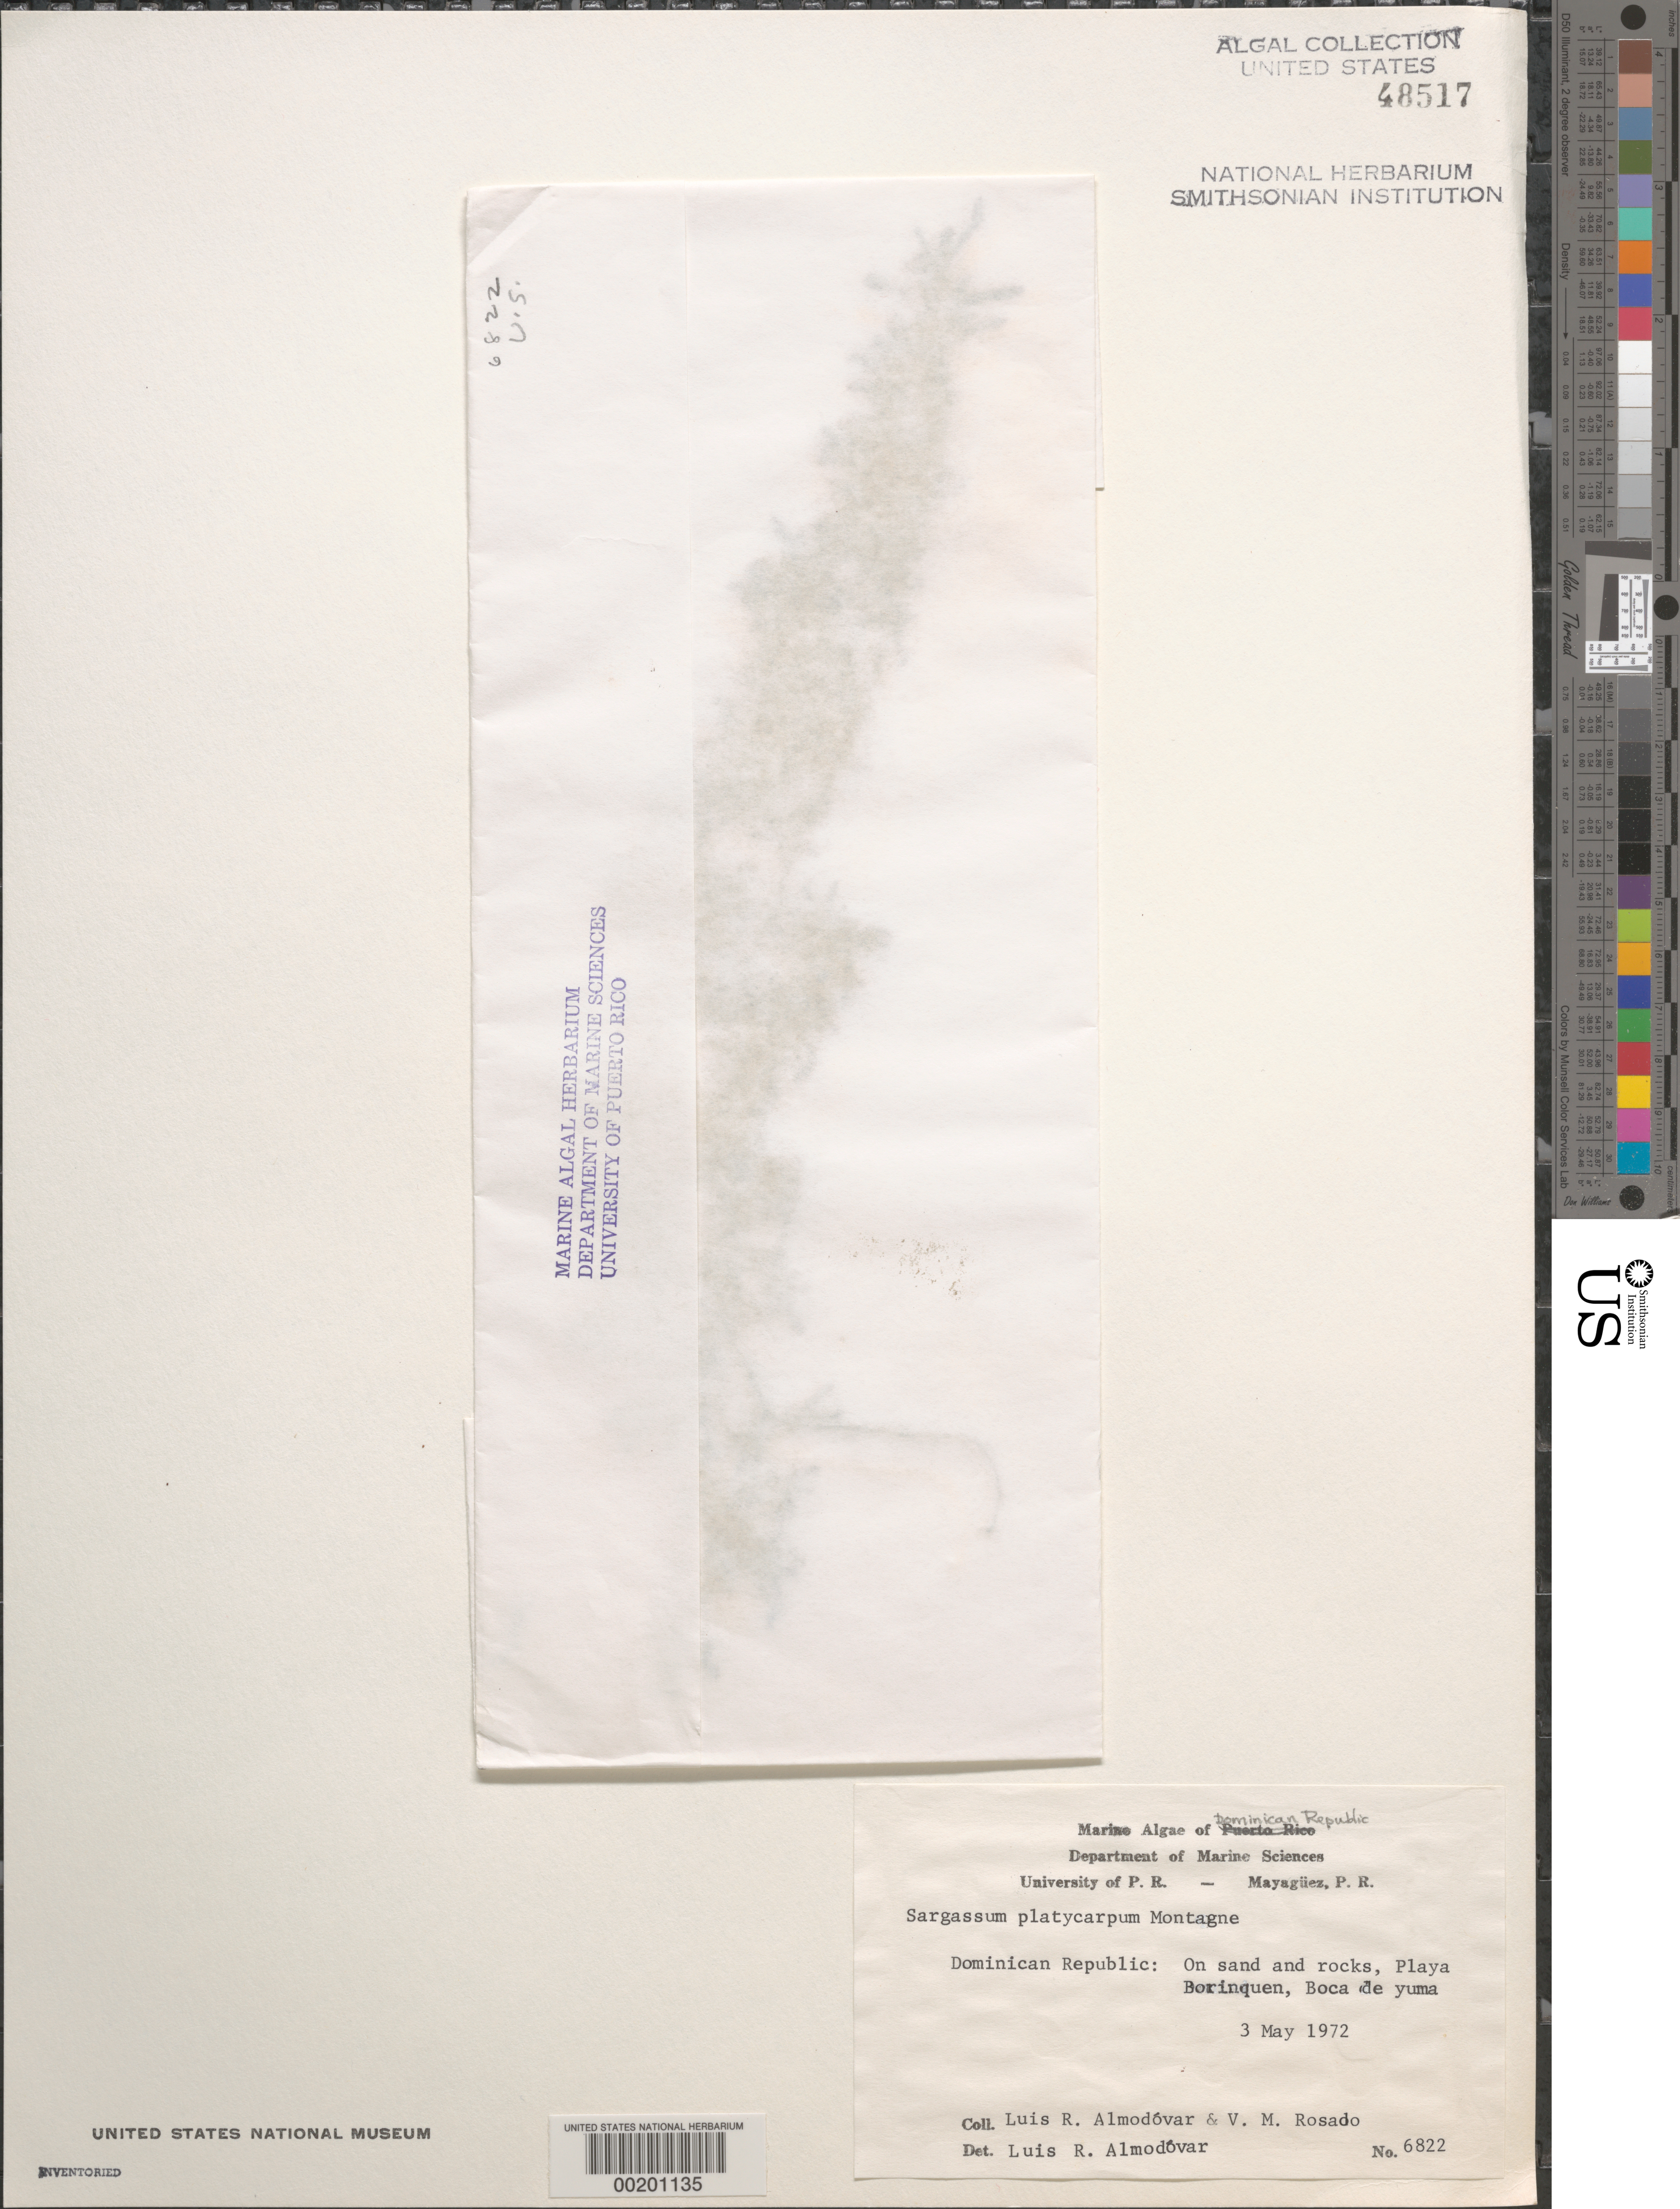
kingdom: Chromista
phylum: Ochrophyta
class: Phaeophyceae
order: Fucales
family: Sargassaceae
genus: Sargassum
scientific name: Sargassum platycarpum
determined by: Almodovar, L. R.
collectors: L. Almodovar & V. Rosado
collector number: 6822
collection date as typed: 03 May 1972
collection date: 1972-05-03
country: Dominican Republic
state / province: La Altagracía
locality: Playa borinquen, boca de yuma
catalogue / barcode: US 48517